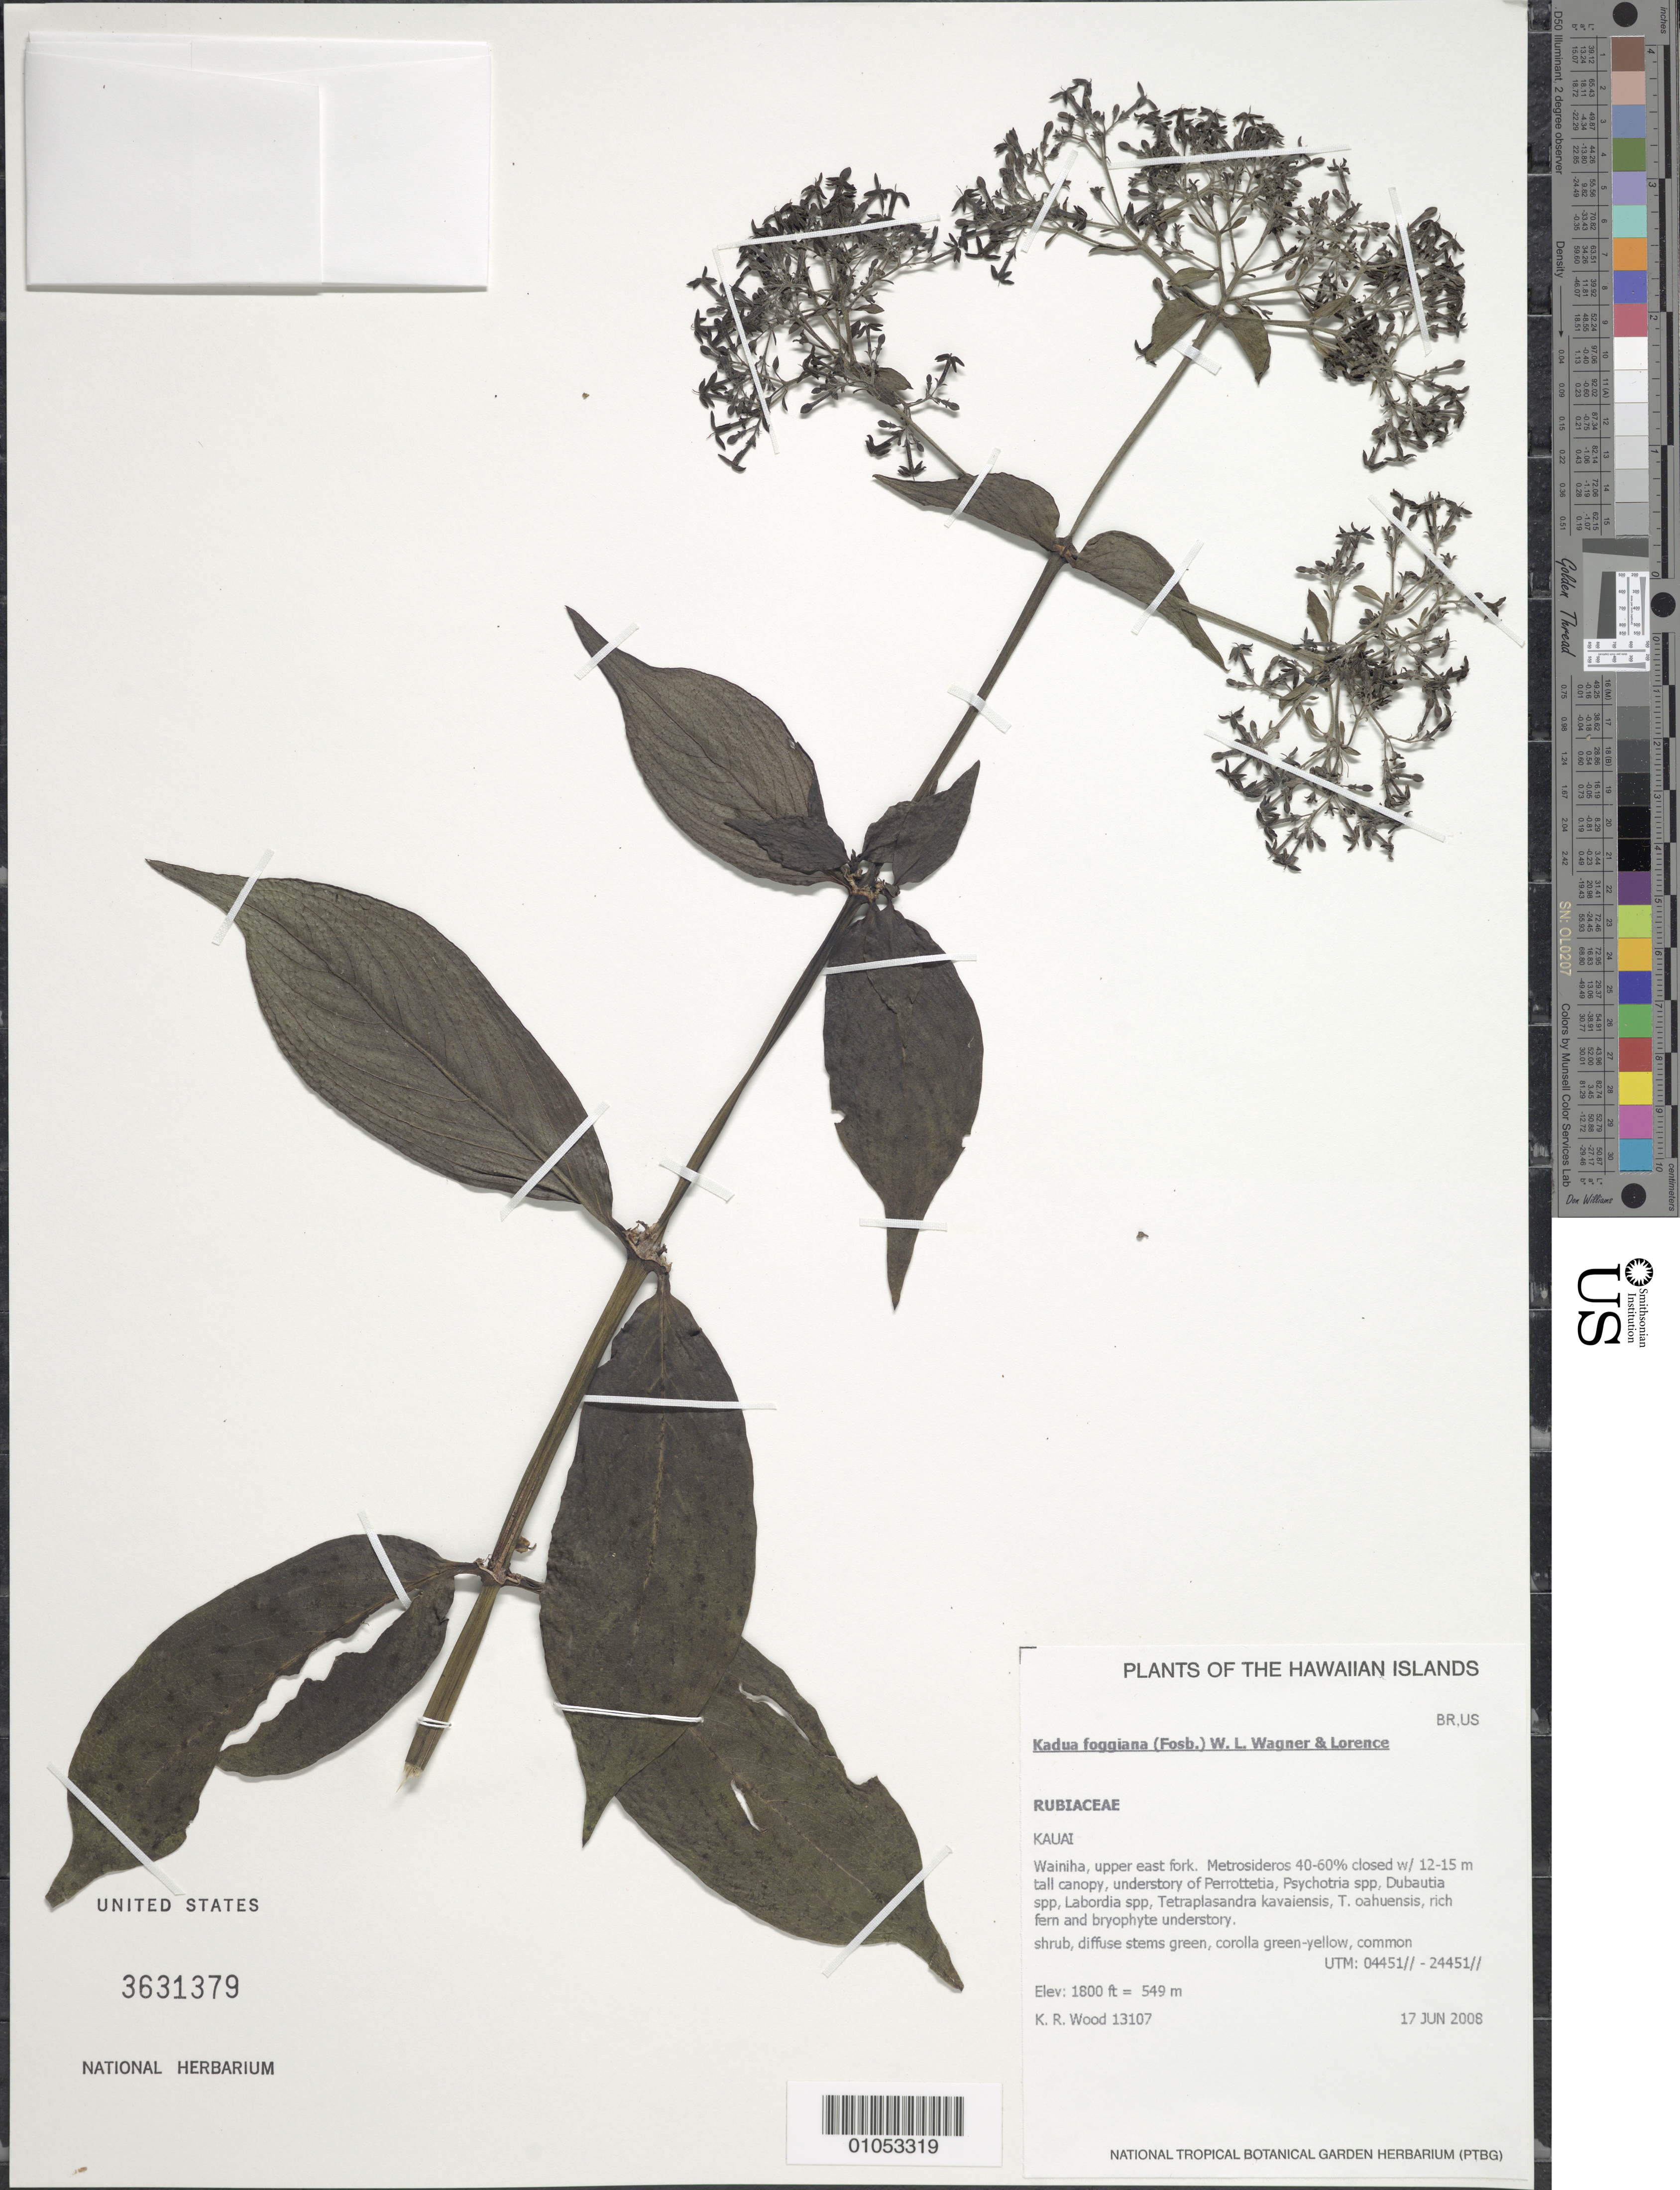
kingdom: Plantae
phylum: Tracheophyta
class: Magnoliopsida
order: Gentianales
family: Rubiaceae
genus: Kadua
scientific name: Kadua foggiana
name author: (Fosberg) W.L. Wagner & Lorence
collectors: K. R. Wood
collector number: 13107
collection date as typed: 17 Jun 2008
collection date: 2008-06-17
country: United States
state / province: Hawaii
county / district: Kaui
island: Kaua'i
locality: Wainiha, upper east fork.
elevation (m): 549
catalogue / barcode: US 3631379